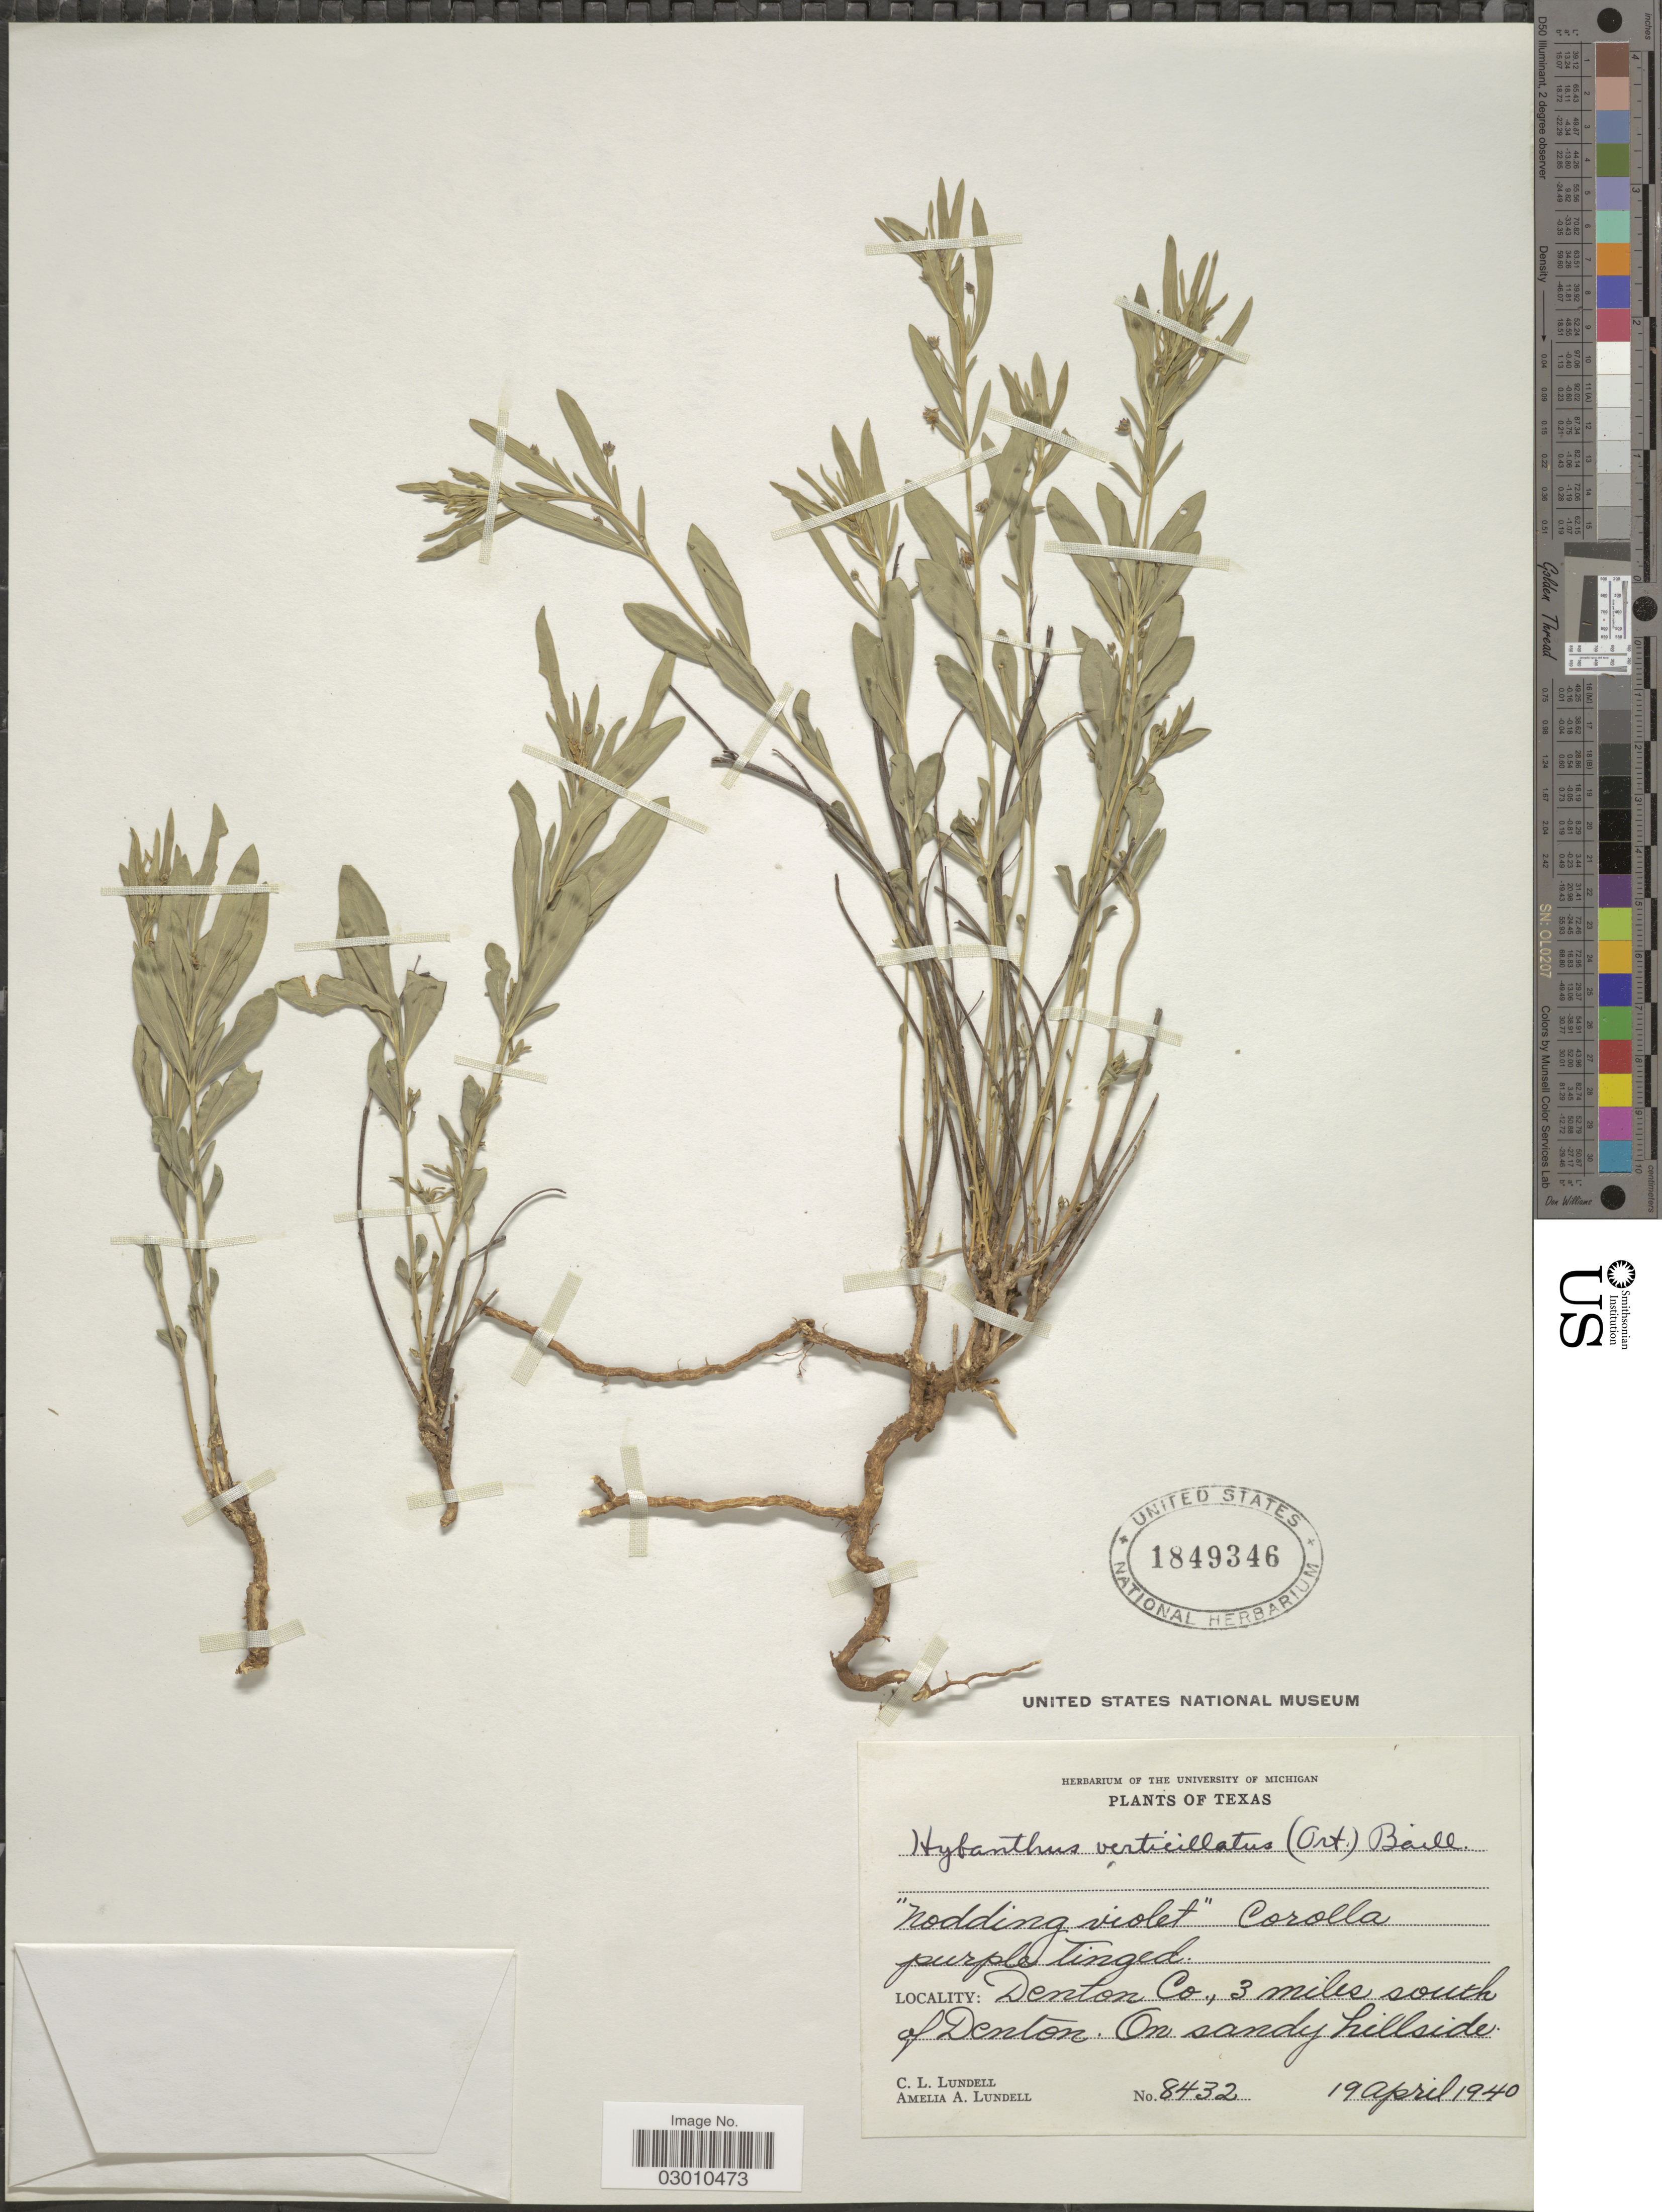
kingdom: Plantae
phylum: Tracheophyta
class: Magnoliopsida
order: Malpighiales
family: Violaceae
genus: Pombalia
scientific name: Pombalia verticillata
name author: (Ortega) Paula-Souza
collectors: C. L. Lundell & A. A. Lundell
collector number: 8432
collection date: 1940-04-19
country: United States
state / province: Texas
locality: Denton Co., 3 miles south of Denton.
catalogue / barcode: US 1849346